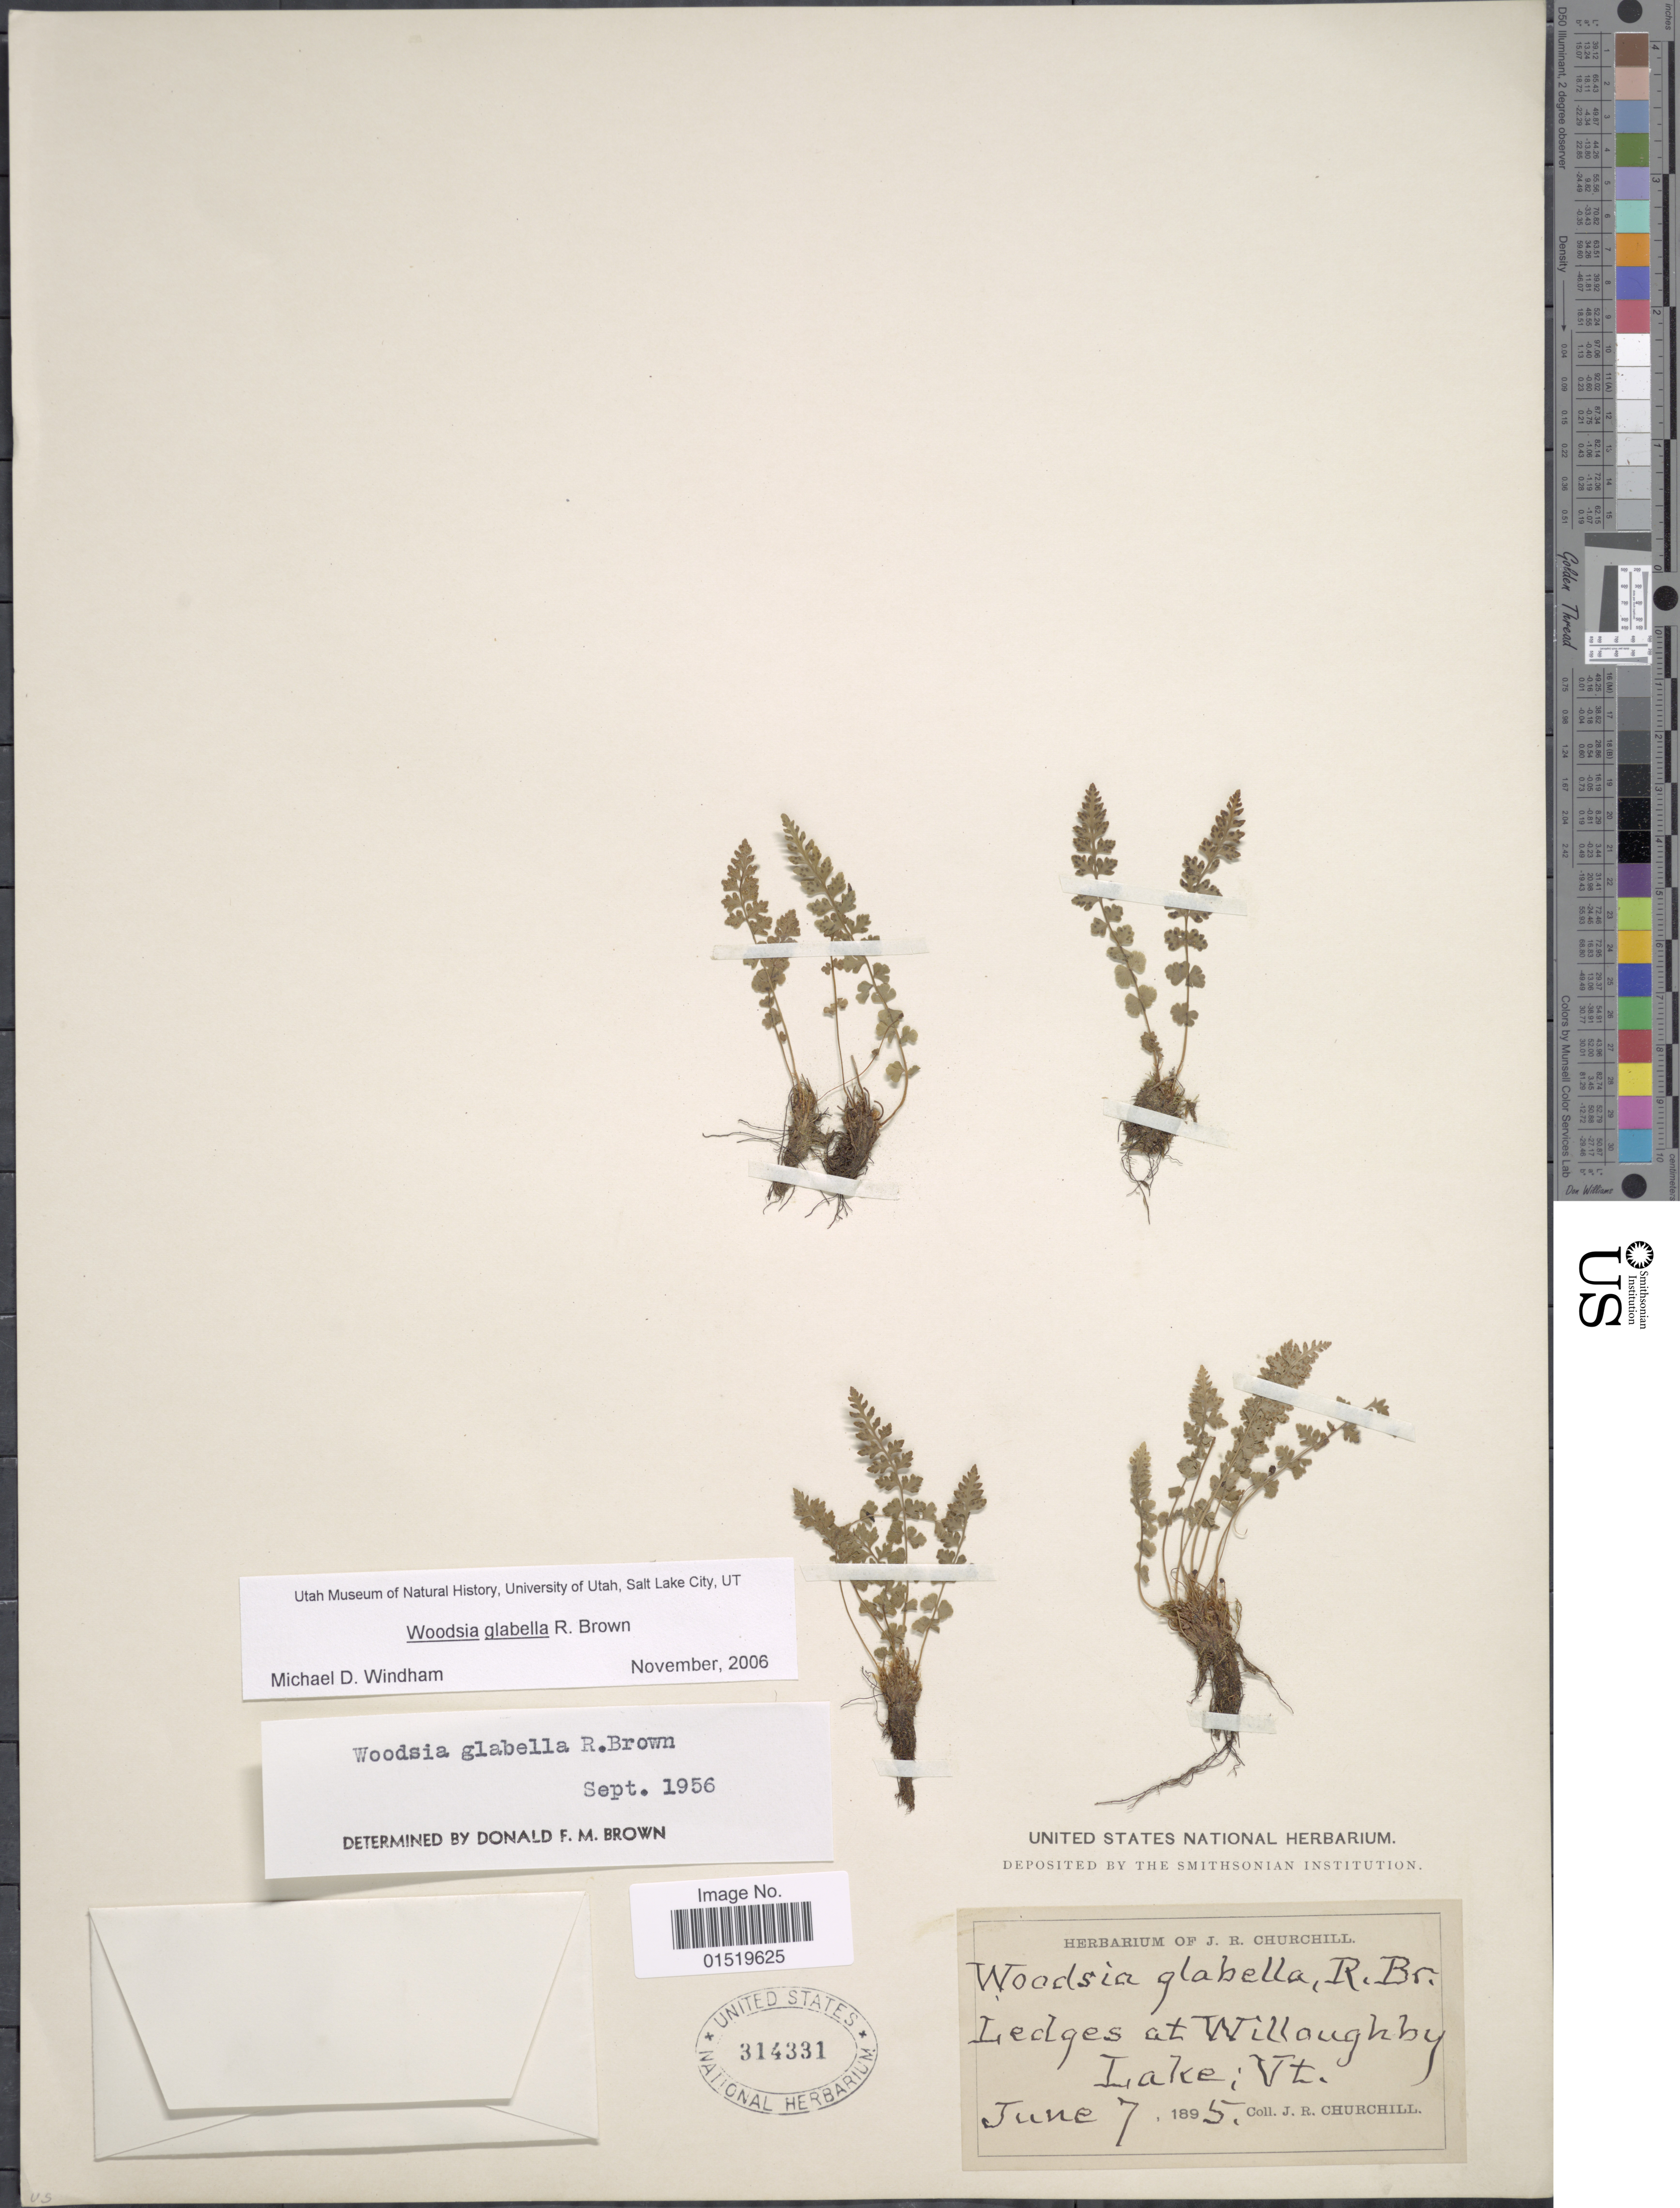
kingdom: Plantae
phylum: Tracheophyta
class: Polypodiopsida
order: Polypodiales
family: Woodsiaceae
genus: Woodsia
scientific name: Woodsia glabella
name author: R. Br.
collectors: J. Churchill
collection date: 1895-06-07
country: United States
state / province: Vermont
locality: Ledges at Willoughby Lake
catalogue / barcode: US 314331